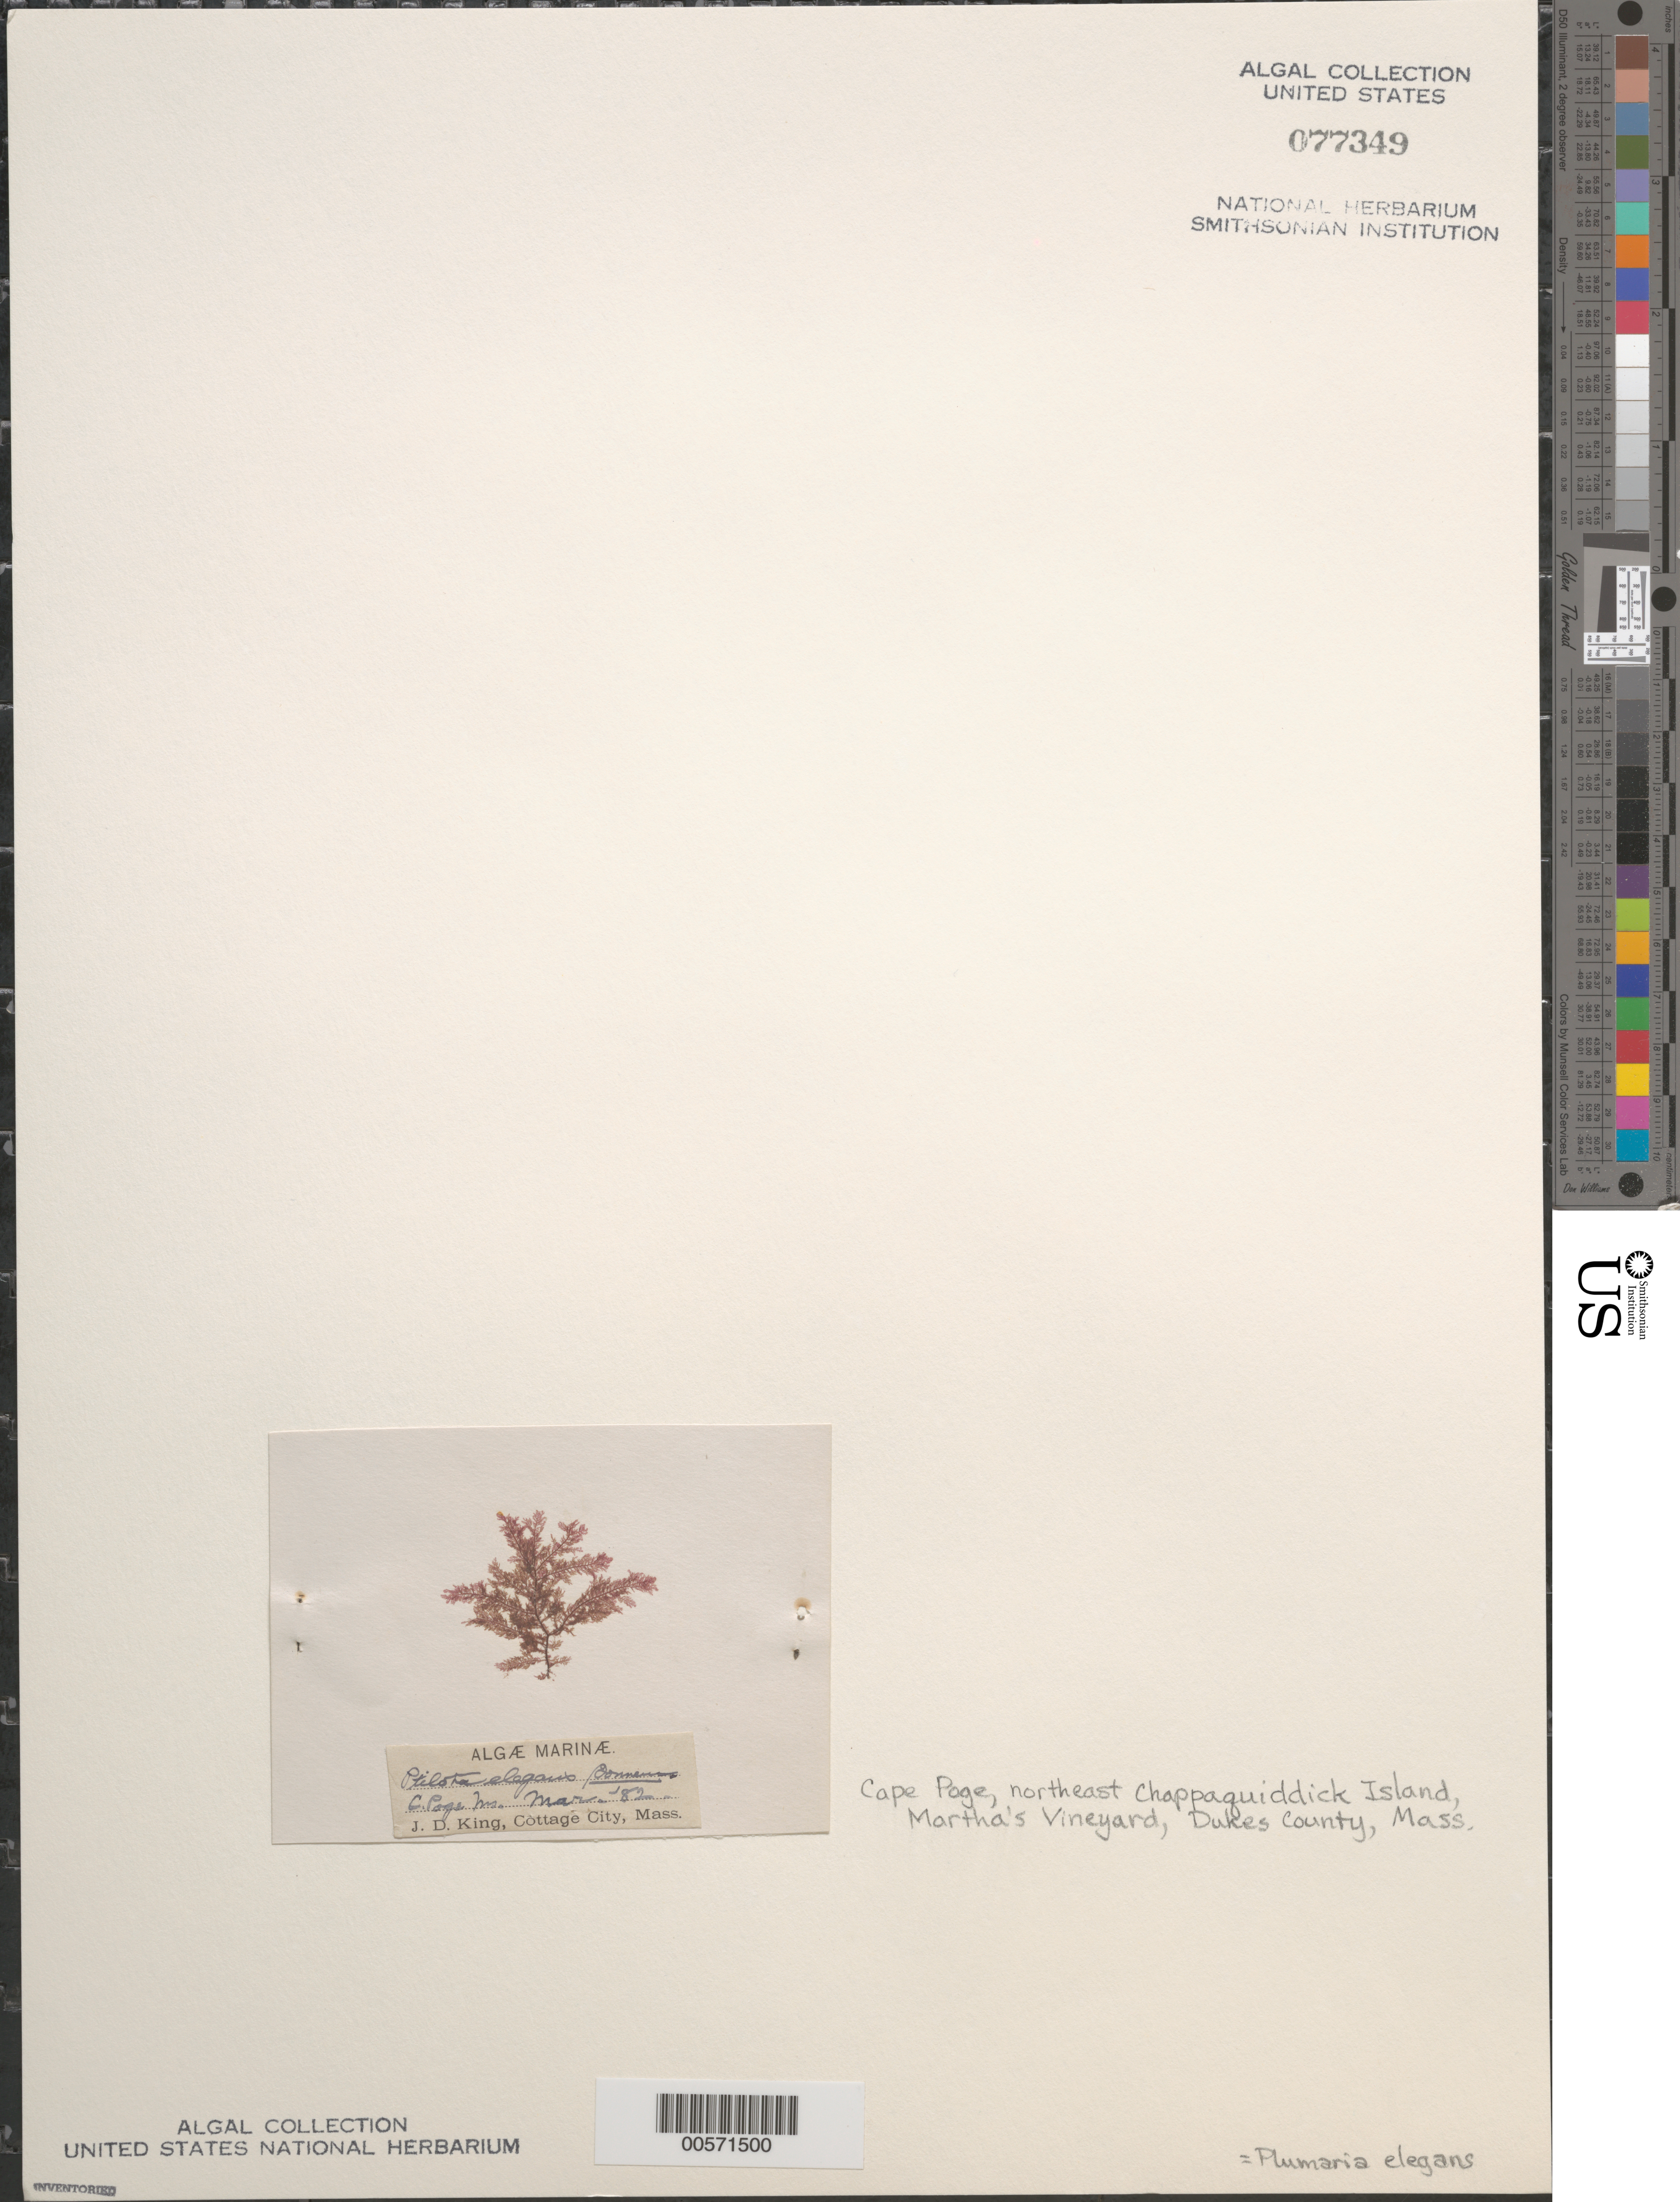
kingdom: Plantae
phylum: Rhodophyta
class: Florideophyceae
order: Ceramiales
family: Wrangeliaceae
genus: Plumaria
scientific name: Plumaria plumosa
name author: (Hudson) Kuntze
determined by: Algae name updating Project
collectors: J. D. King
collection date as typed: Mar 1882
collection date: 1882-03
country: United States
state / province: Massachusetts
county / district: Dukes County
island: Chappaquiddick Island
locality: Cape Poge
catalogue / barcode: US 77349